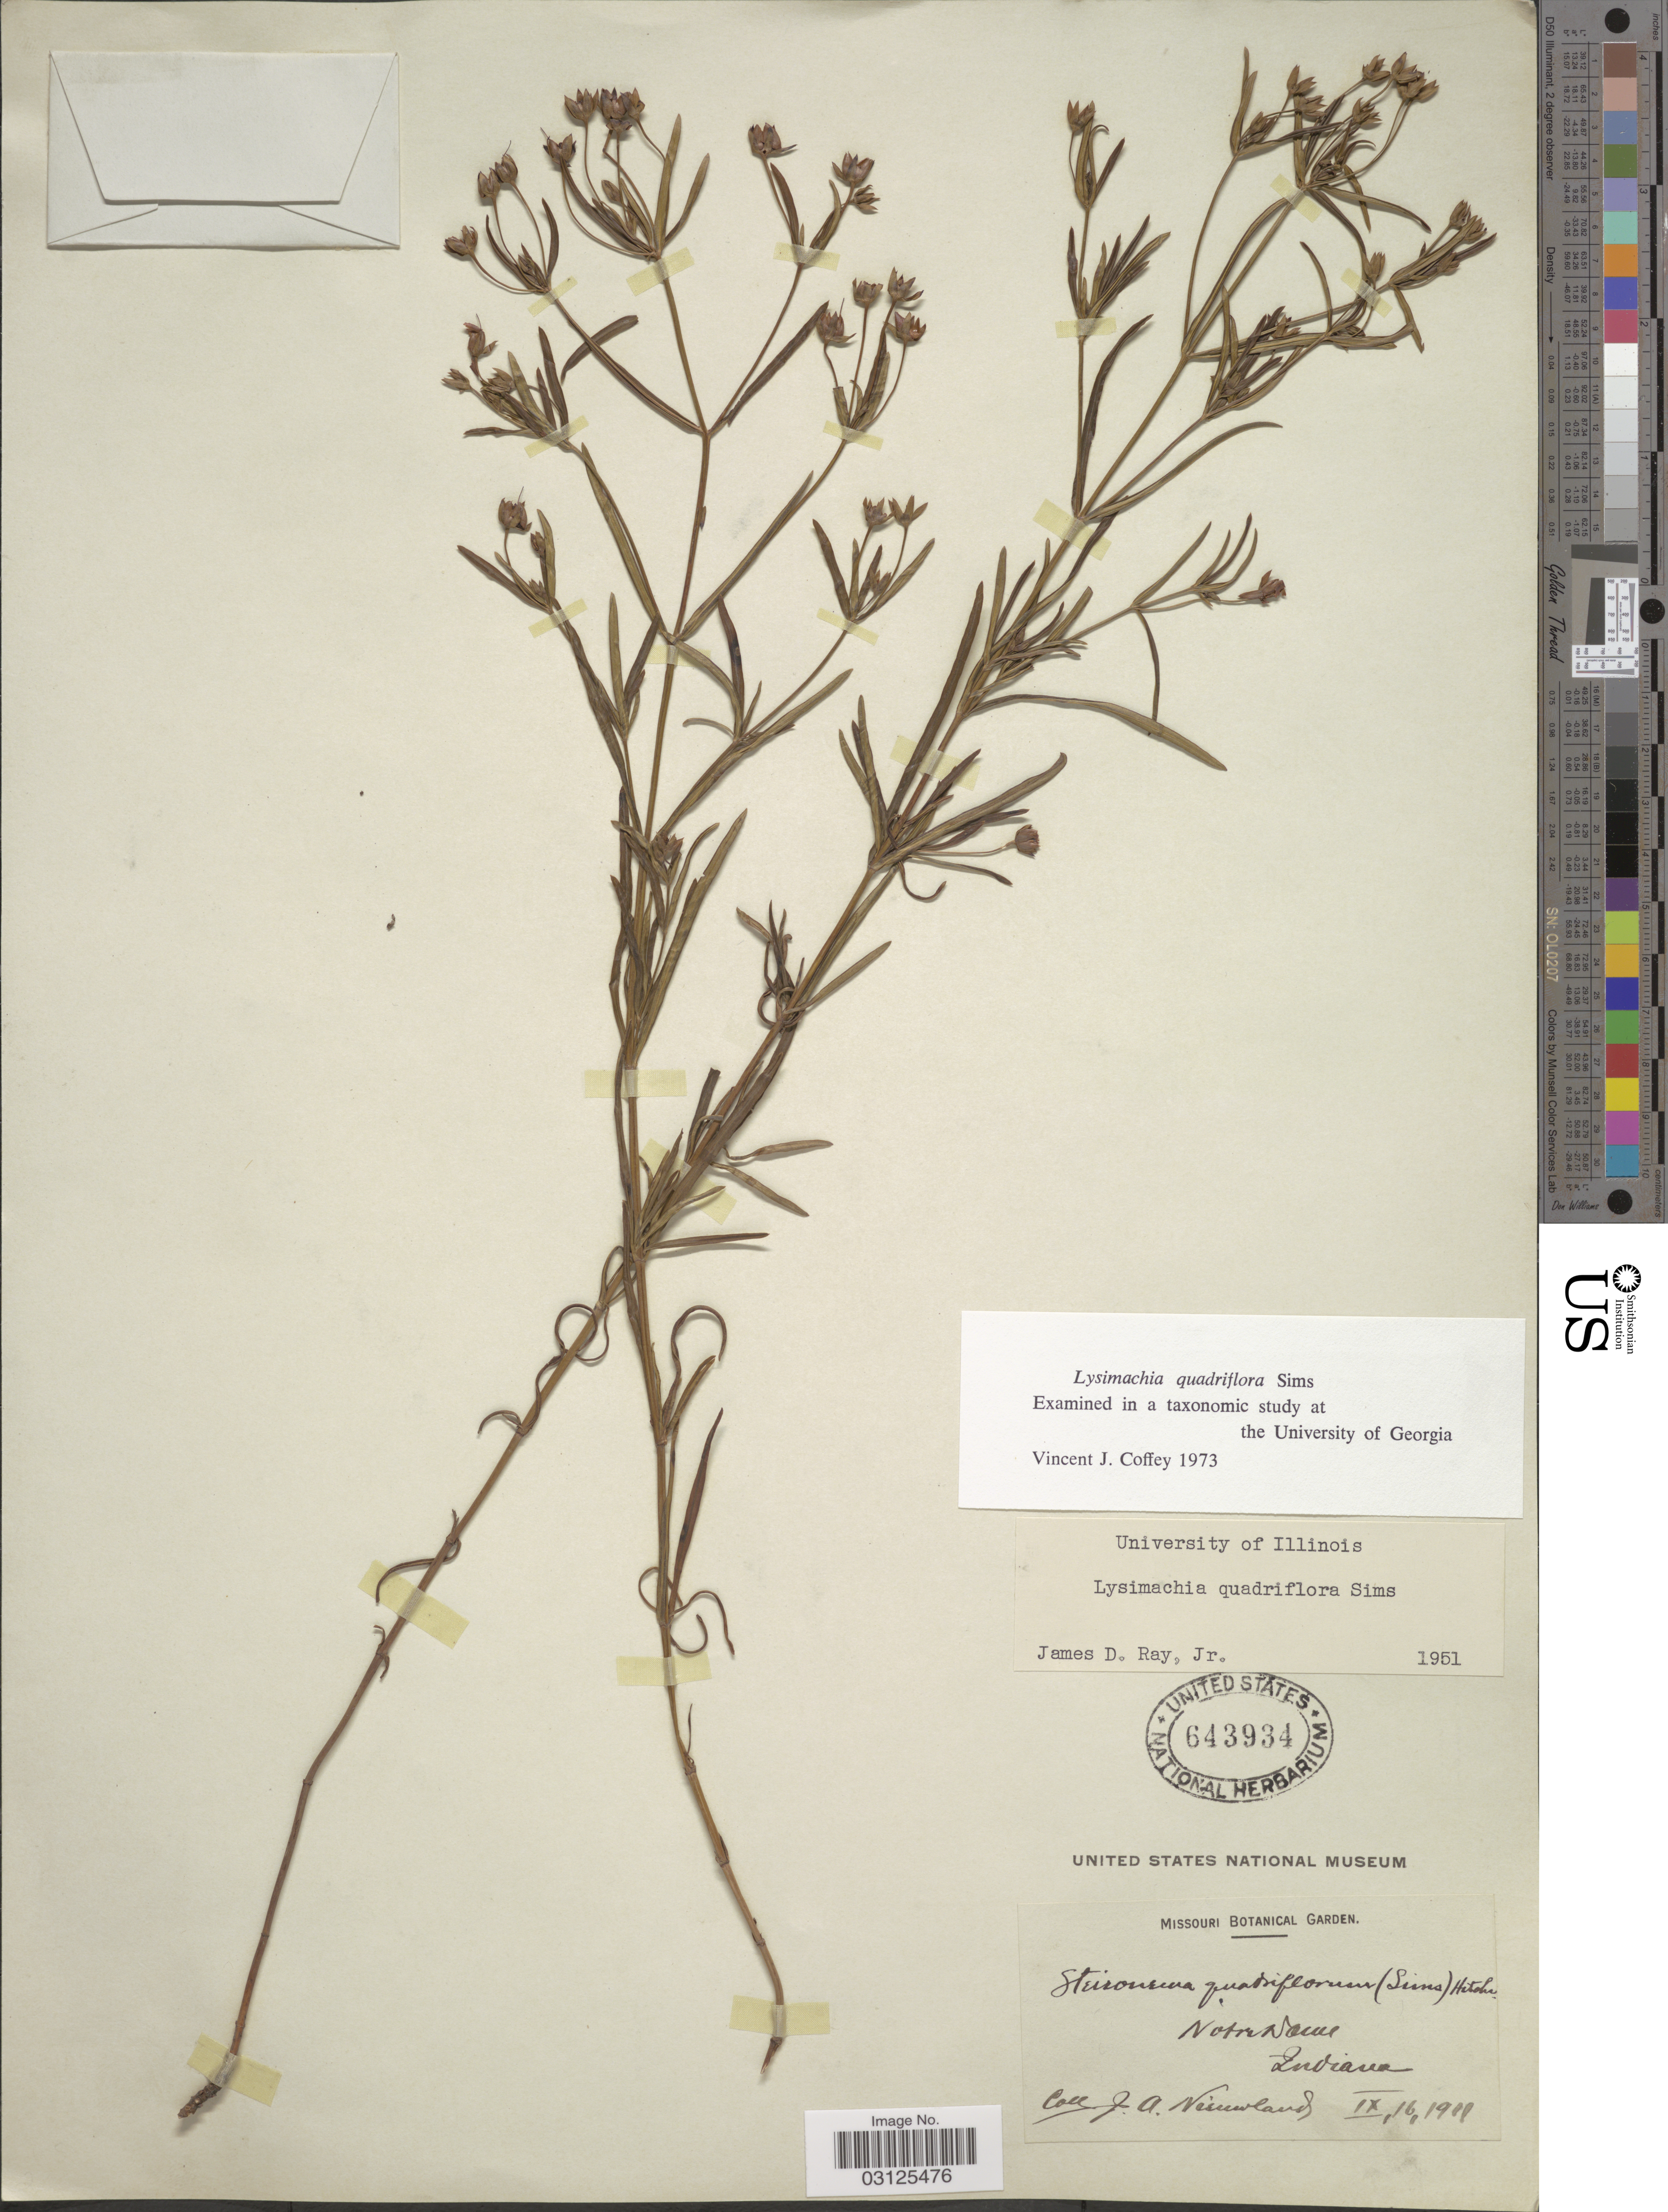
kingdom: Plantae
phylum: Tracheophyta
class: Magnoliopsida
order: Ericales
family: Primulaceae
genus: Steironema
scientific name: Steironema quadriflorum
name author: (Sims) Hitchc.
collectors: J. A. Nieuwland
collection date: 1989-09-16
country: United States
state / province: Indiana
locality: Notre Dame.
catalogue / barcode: US 643934